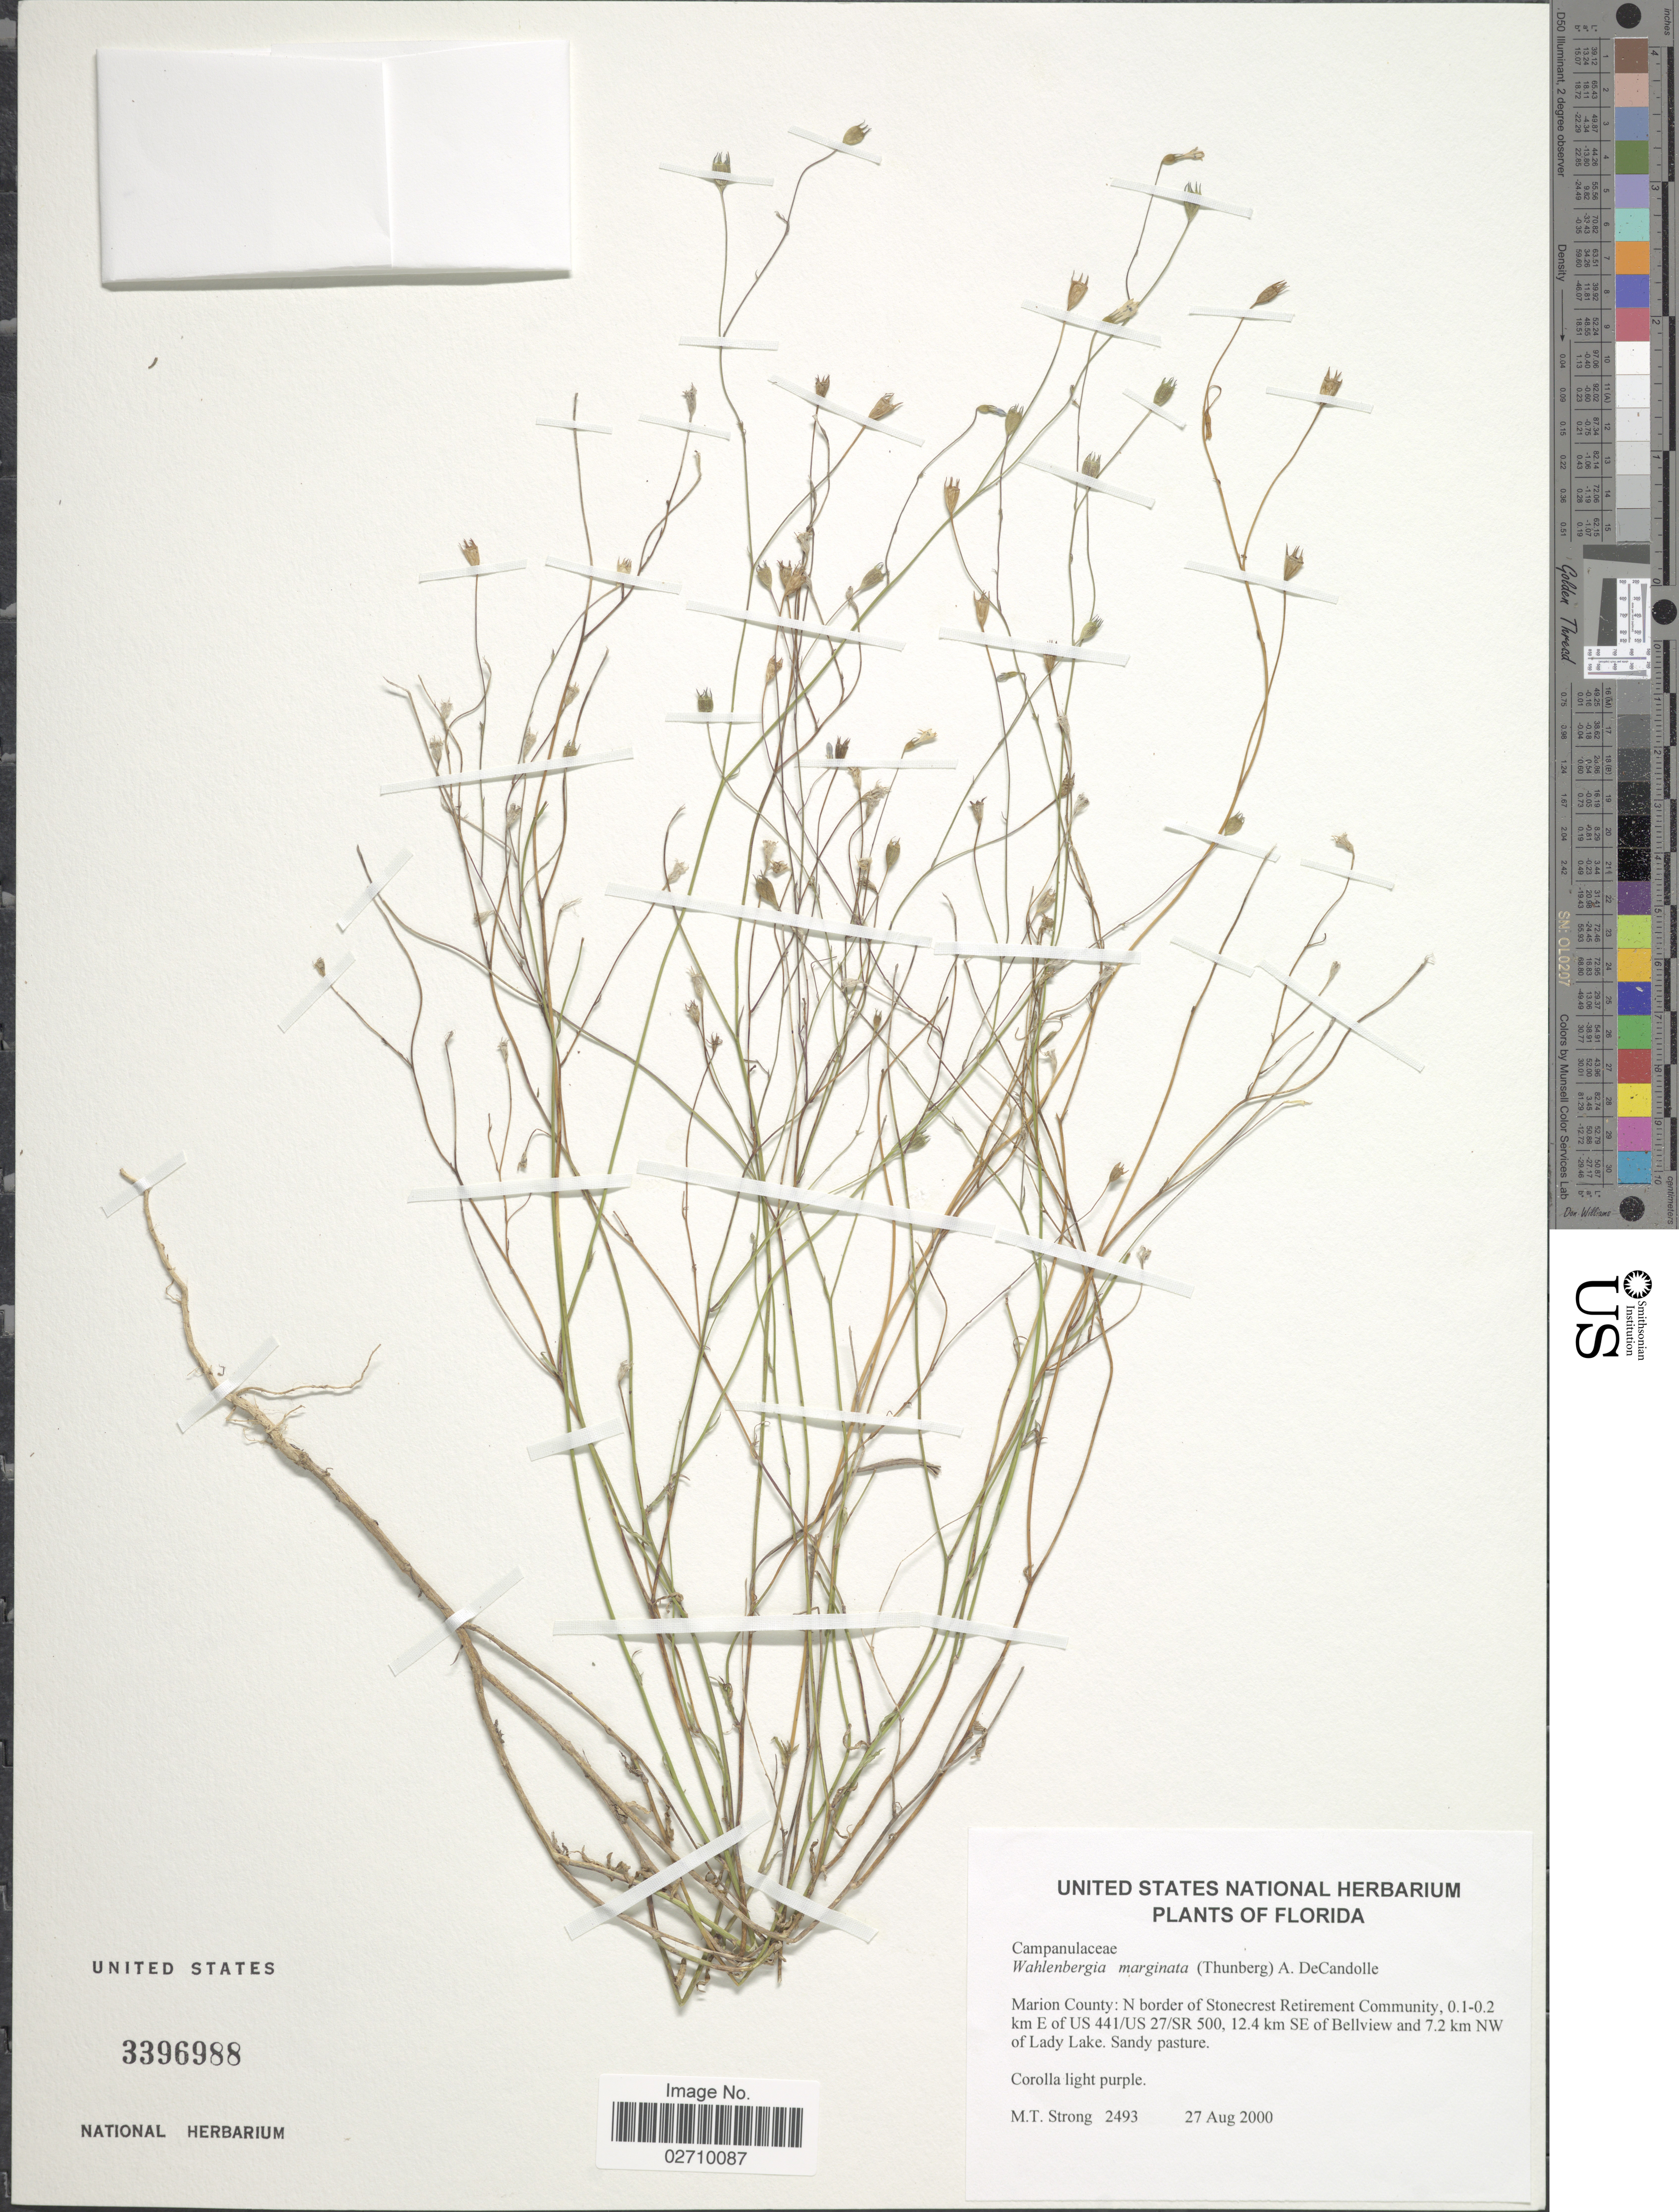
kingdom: Plantae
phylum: Tracheophyta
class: Magnoliopsida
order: Asterales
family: Campanulaceae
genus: Wahlenbergia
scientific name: Wahlenbergia marginata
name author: (Thunb.) A. DC.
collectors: M. T. Strong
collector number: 2493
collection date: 2000-08-27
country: United States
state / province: Florida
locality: Marion County: N border of Stonecrest Retirement Community 0.1-0.2 km E of US 441/US 27/SR 500, 12.4 km SE of Bellview and 7.2 km NW of Lady Lake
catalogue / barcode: US 3396988